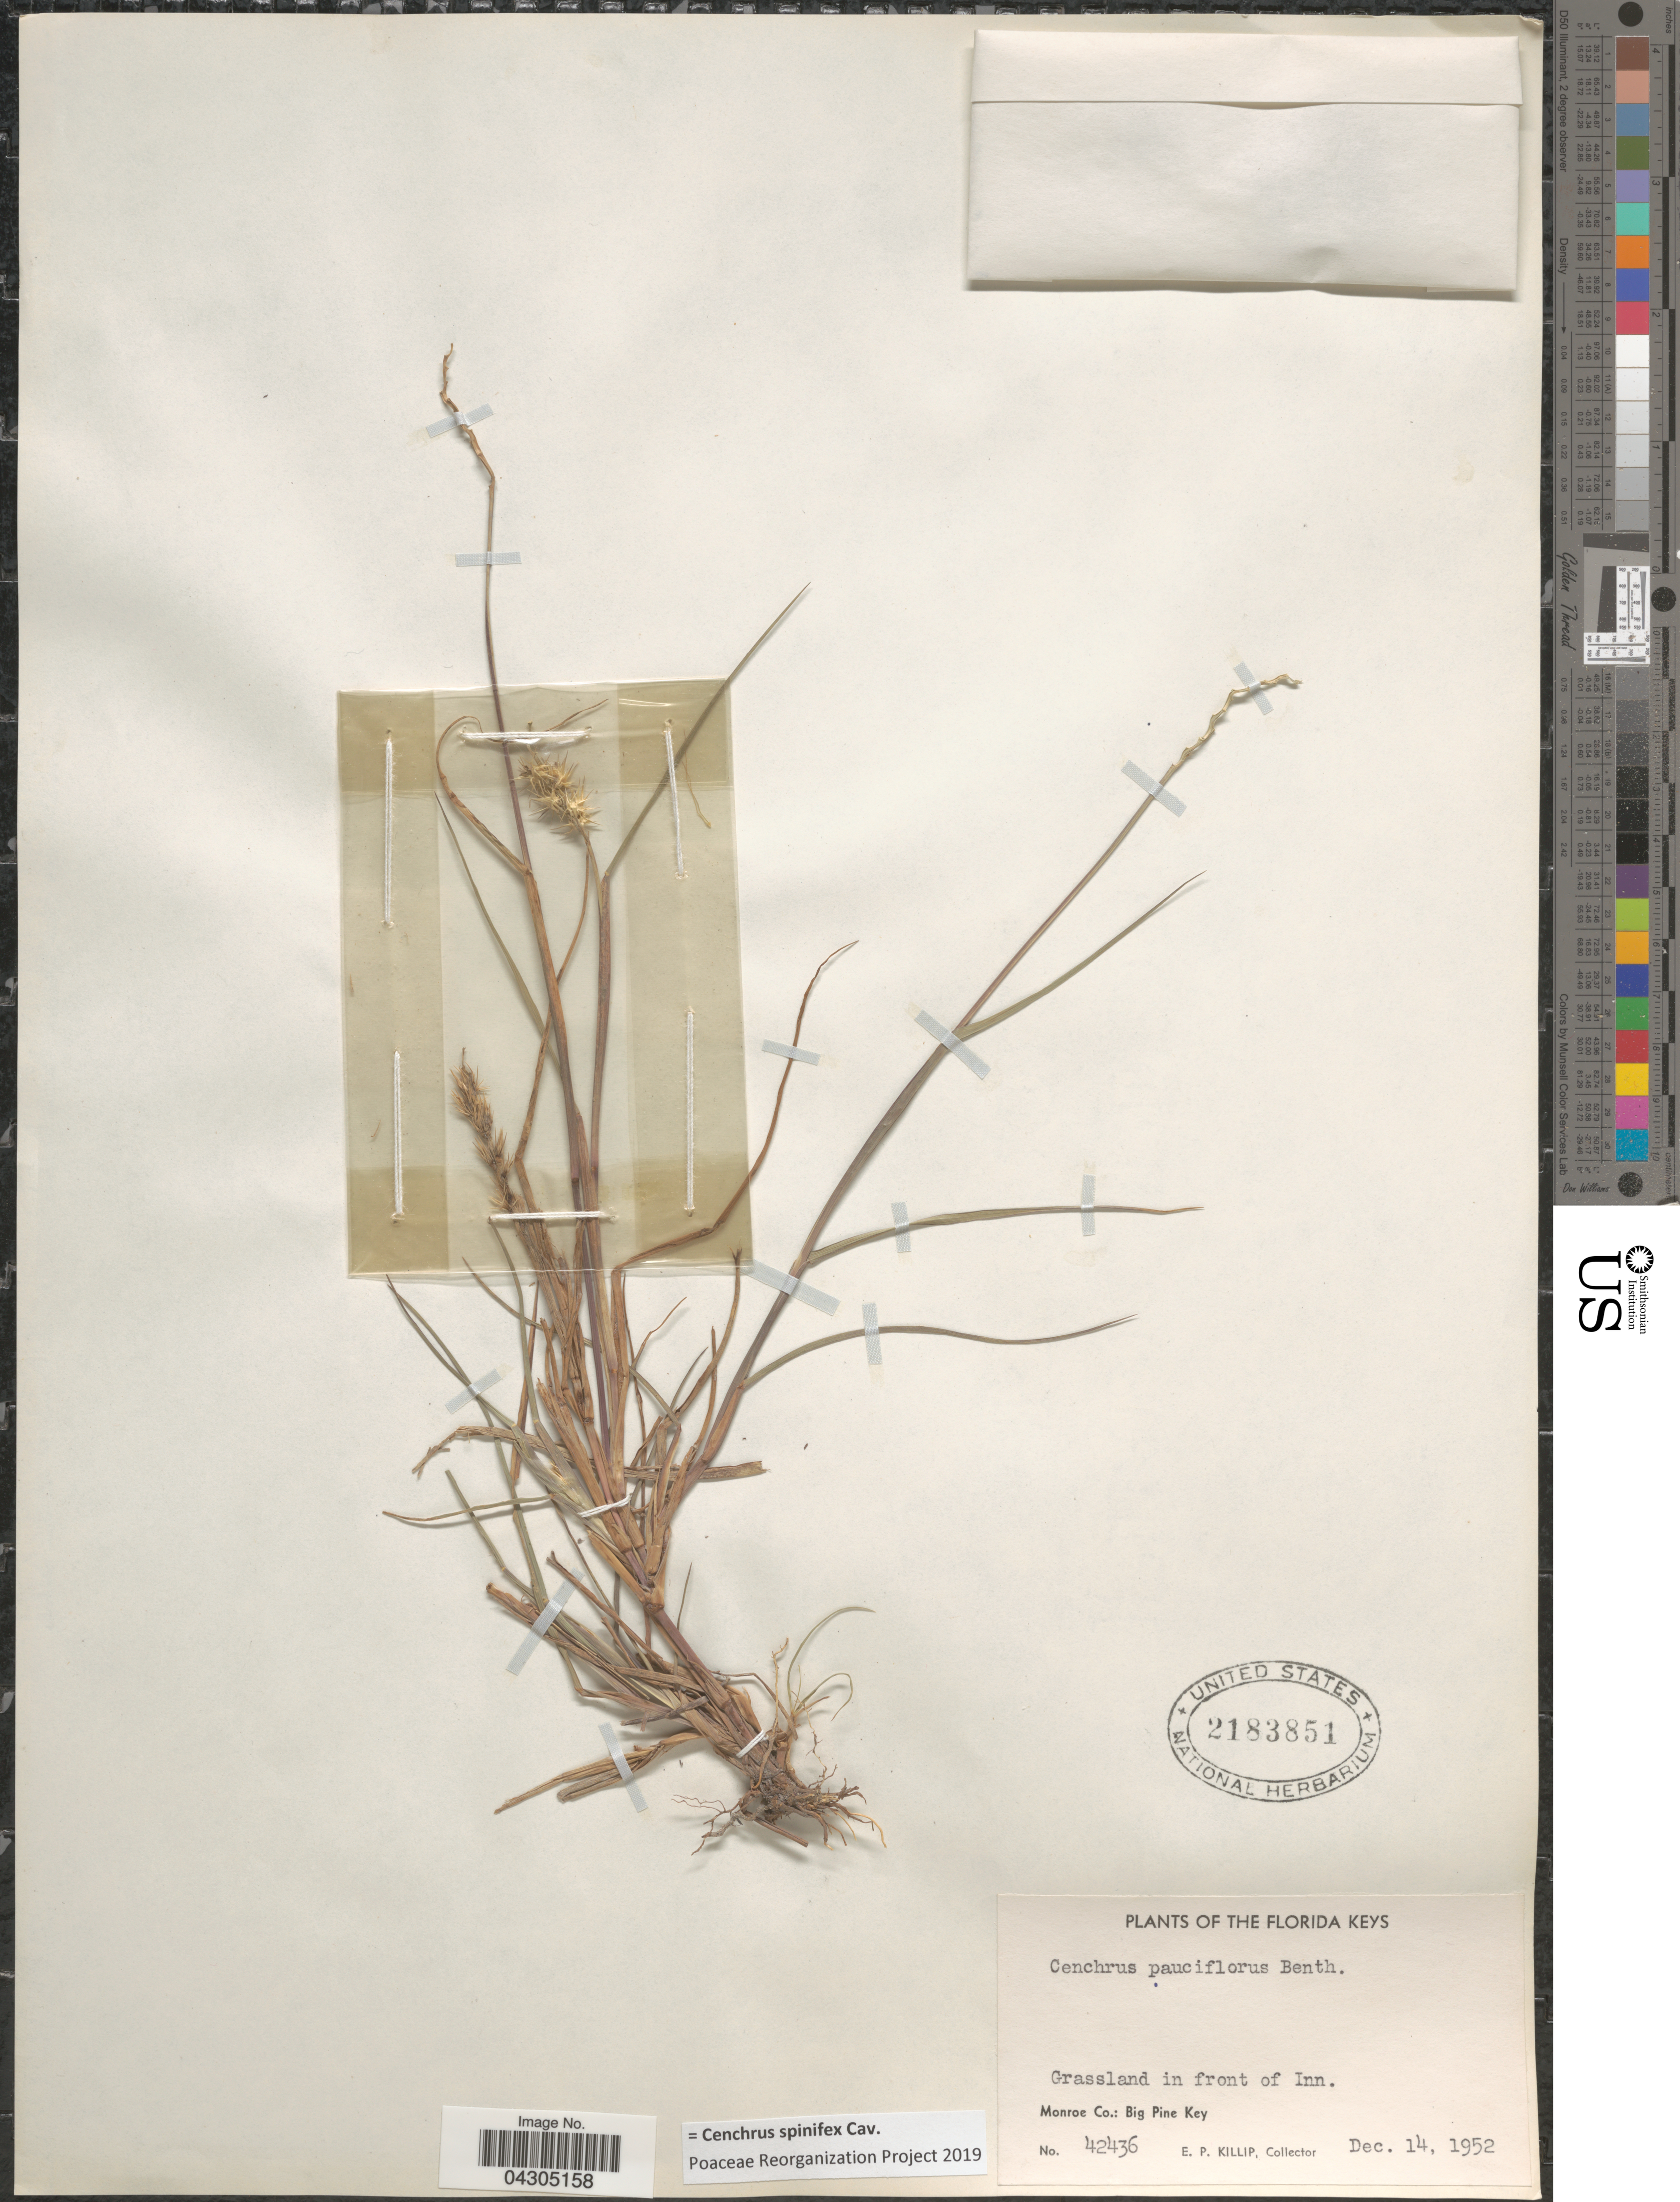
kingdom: Plantae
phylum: Tracheophyta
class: Liliopsida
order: Poales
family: Poaceae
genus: Cenchrus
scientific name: Cenchrus spinifex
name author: Cav.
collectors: E. P. Killip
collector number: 42436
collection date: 1952-12-14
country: United States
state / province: Florida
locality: Florida Keys. Grassland in front of Inn. Monroe Co.: Big Pine Key.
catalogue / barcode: US 2183851